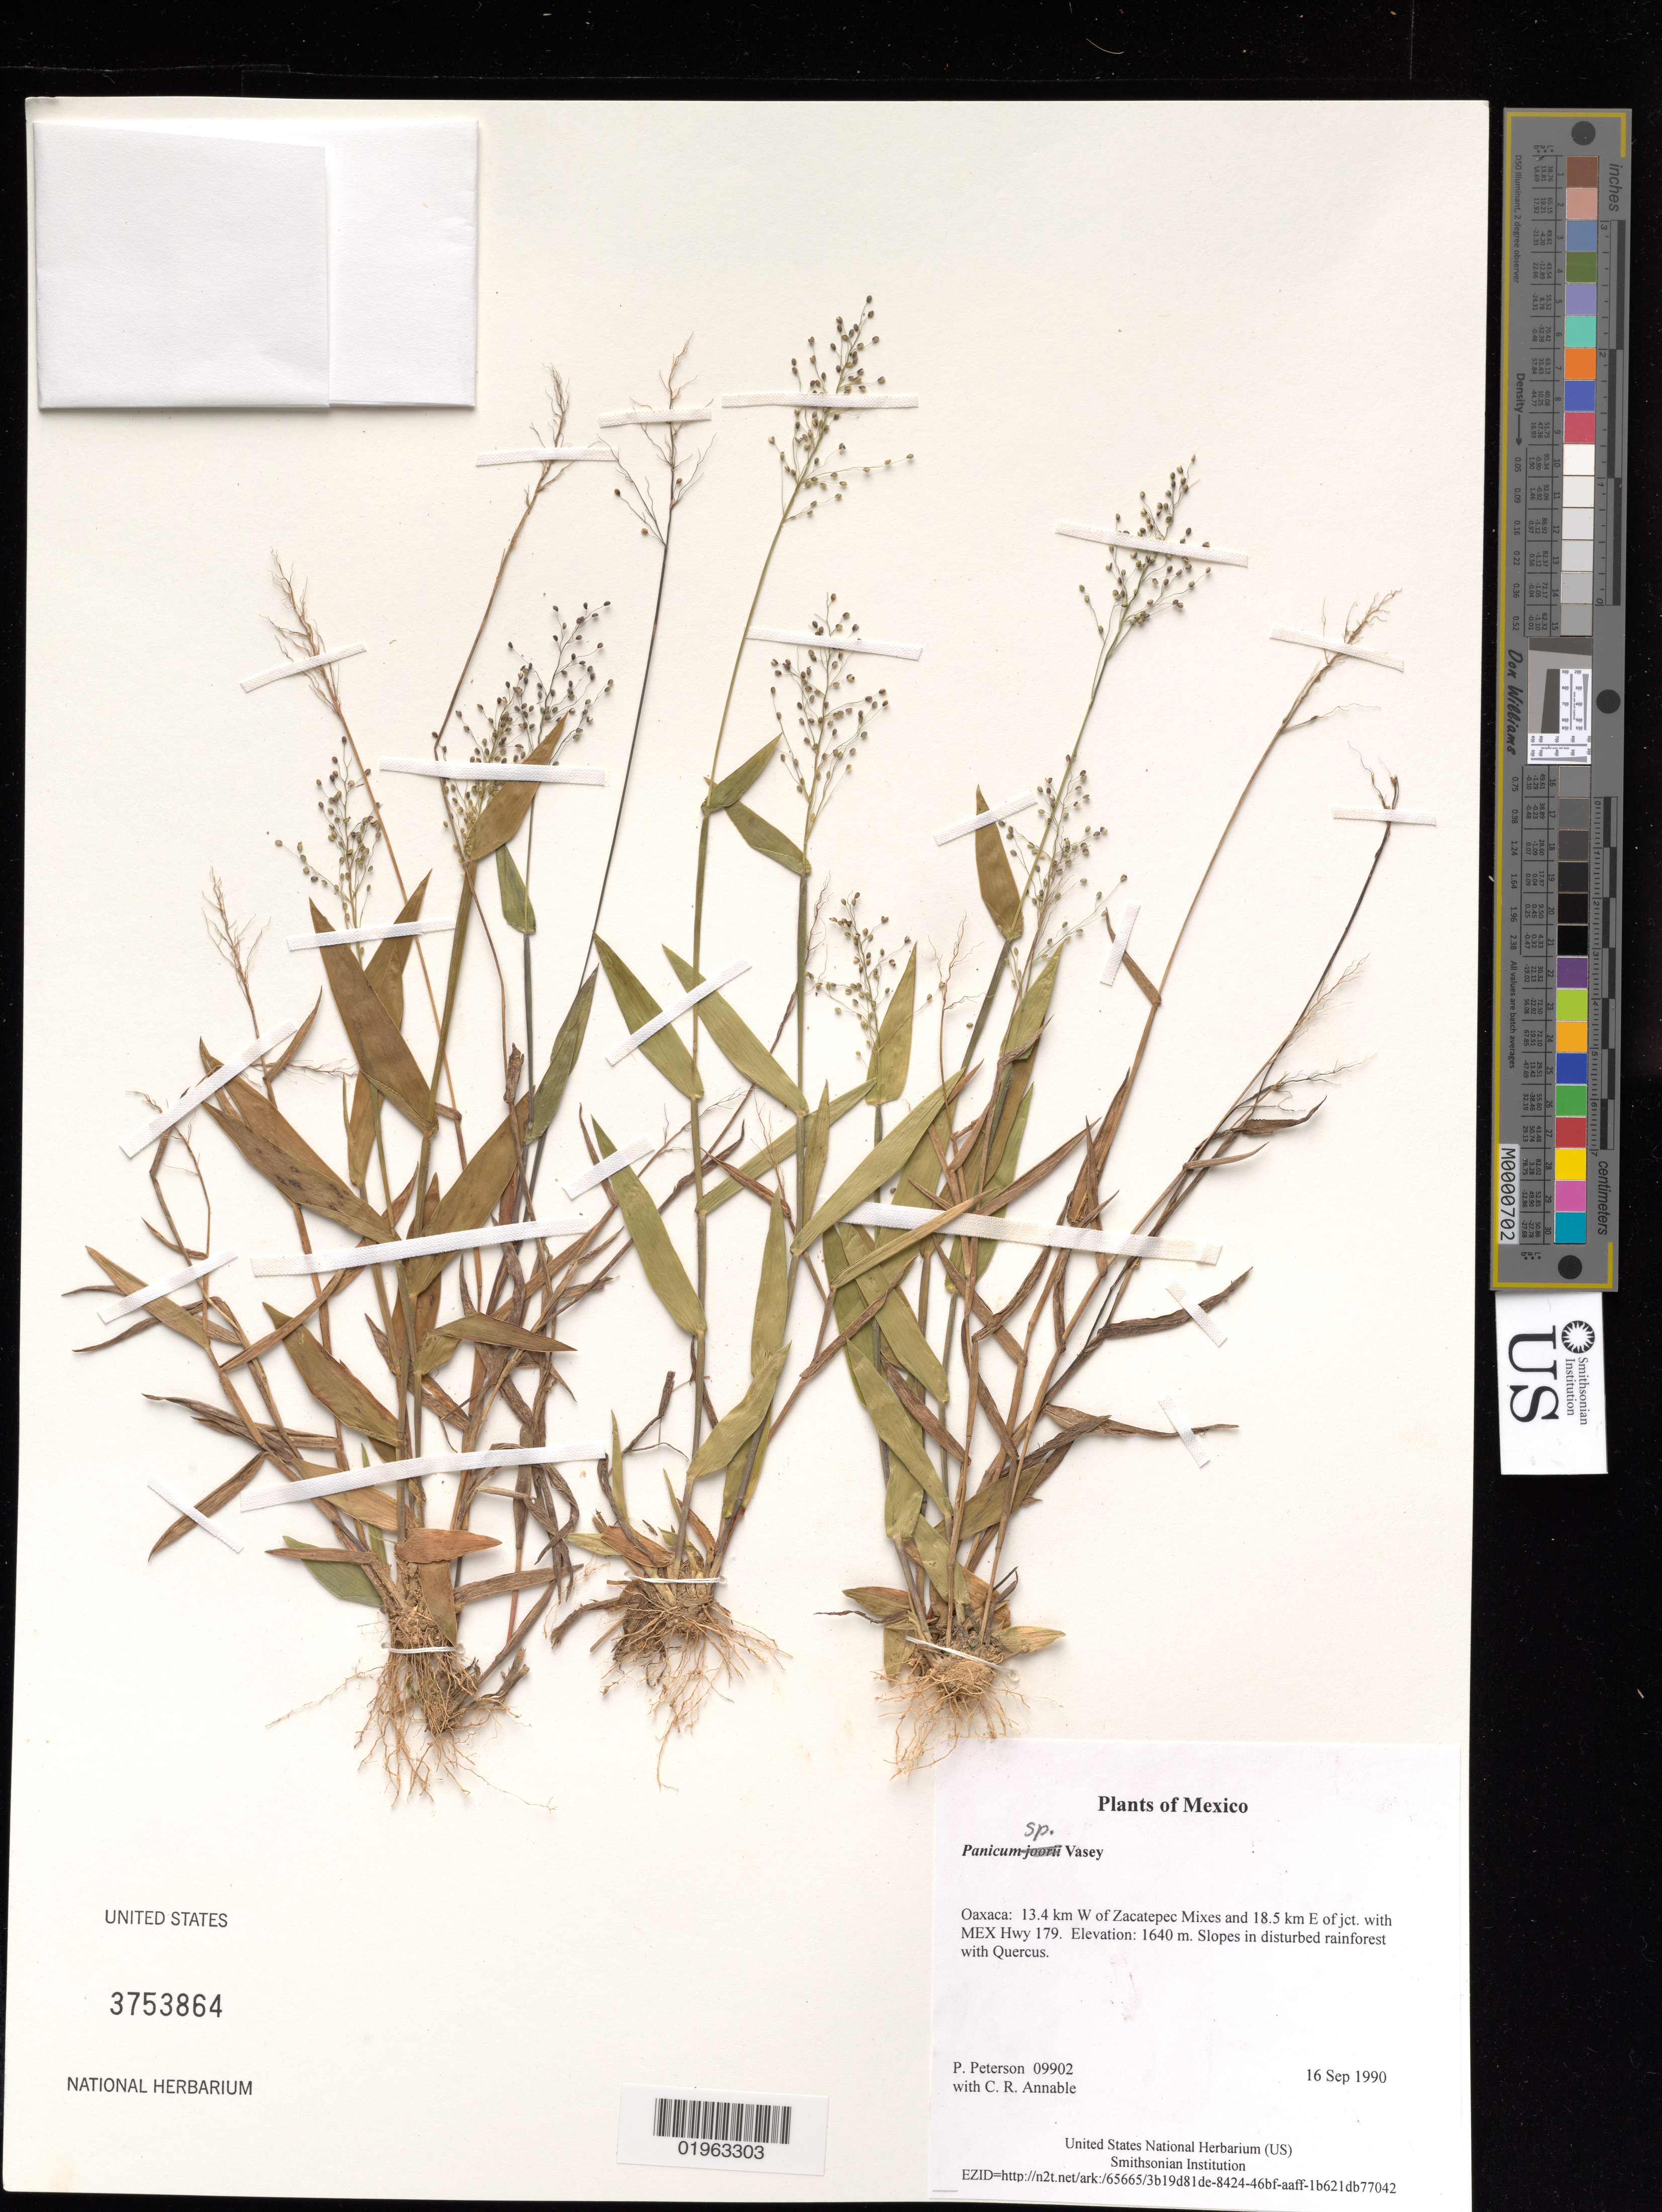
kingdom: Plantae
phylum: Tracheophyta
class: Liliopsida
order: Poales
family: Poaceae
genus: Panicum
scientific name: Panicum sp.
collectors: P. M. Peterson & C. R. Annable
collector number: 09902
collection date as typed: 16 Sep 1990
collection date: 1990-09-16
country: Mexico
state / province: Oaxaca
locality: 13.4 km W of Zacatepec Mixes and 18.5 km E of jct. with MEX Hwy 179.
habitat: Slopes in disturbed rainforest with Quercus.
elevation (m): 1640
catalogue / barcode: US 3753864